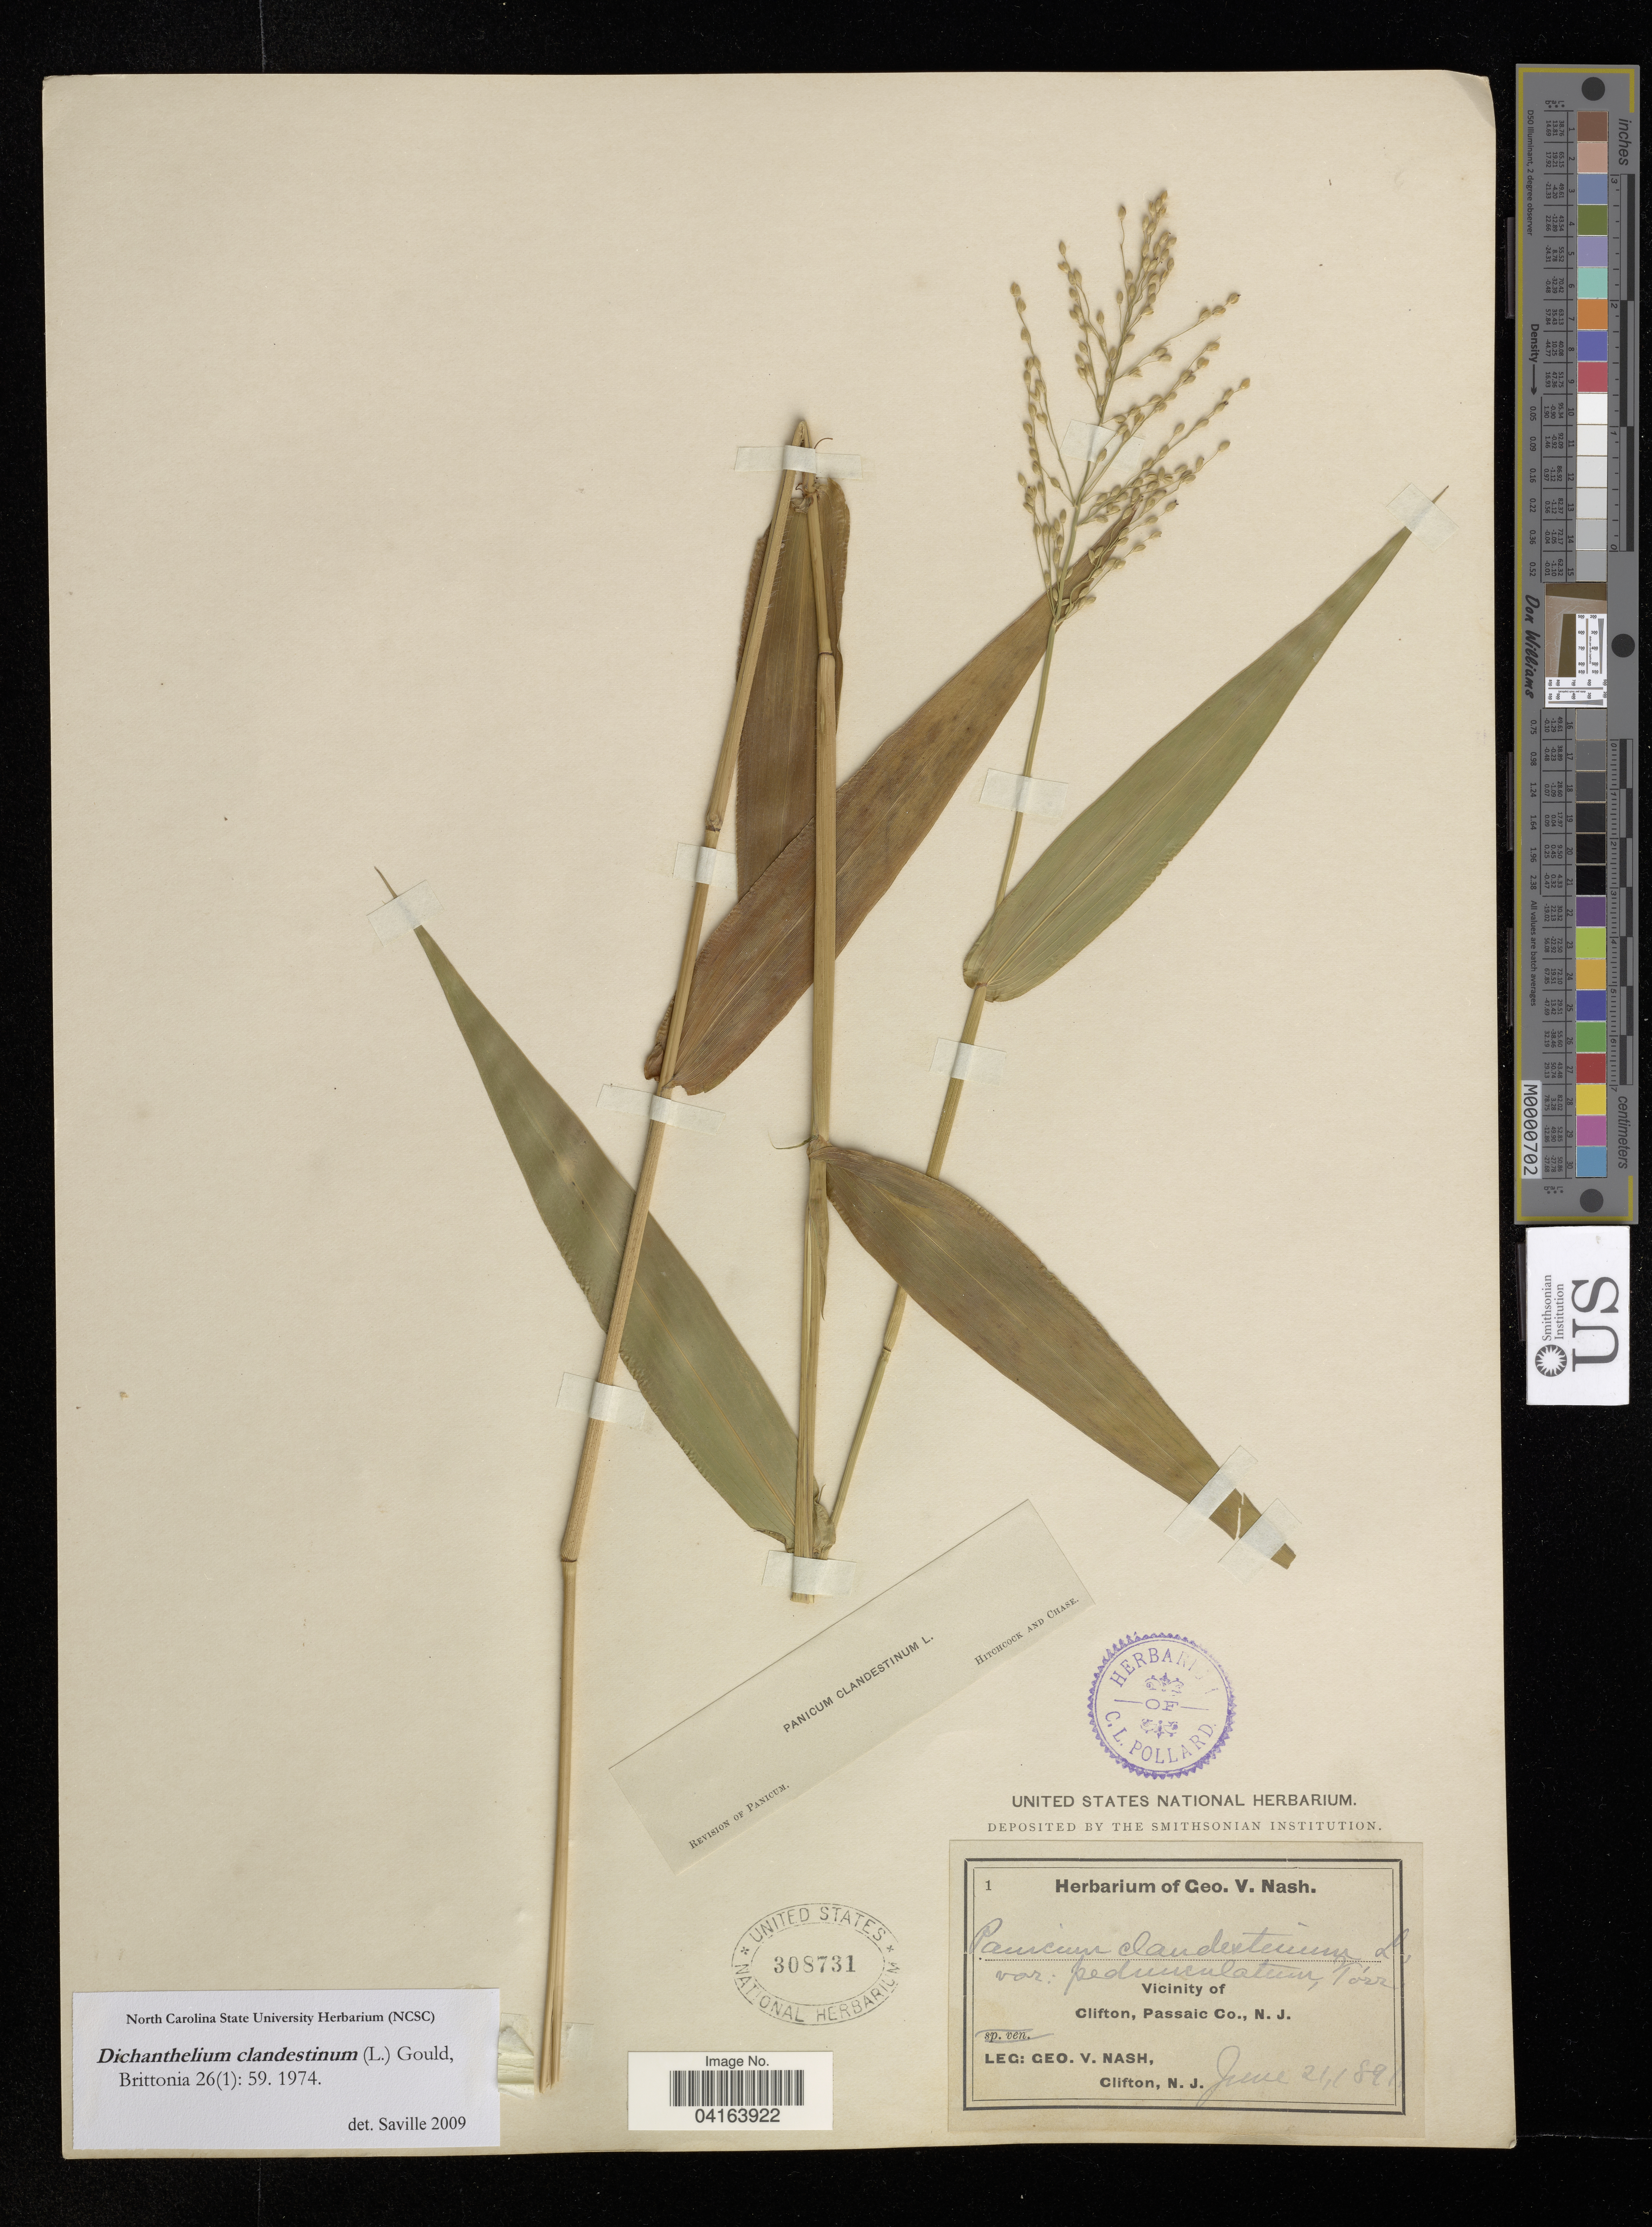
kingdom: Plantae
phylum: Tracheophyta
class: Liliopsida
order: Poales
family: Poaceae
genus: Dichanthelium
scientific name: Dichanthelium clandestinum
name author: (L.) Gould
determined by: Saville, A. C., (NCSC), North Carolina State University (UNITED STATES)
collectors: G. V. Nash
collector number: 1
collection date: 1891-06-21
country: United States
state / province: New Jersey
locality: Vicinity of Clifton, Passaic Co.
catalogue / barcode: US 308731